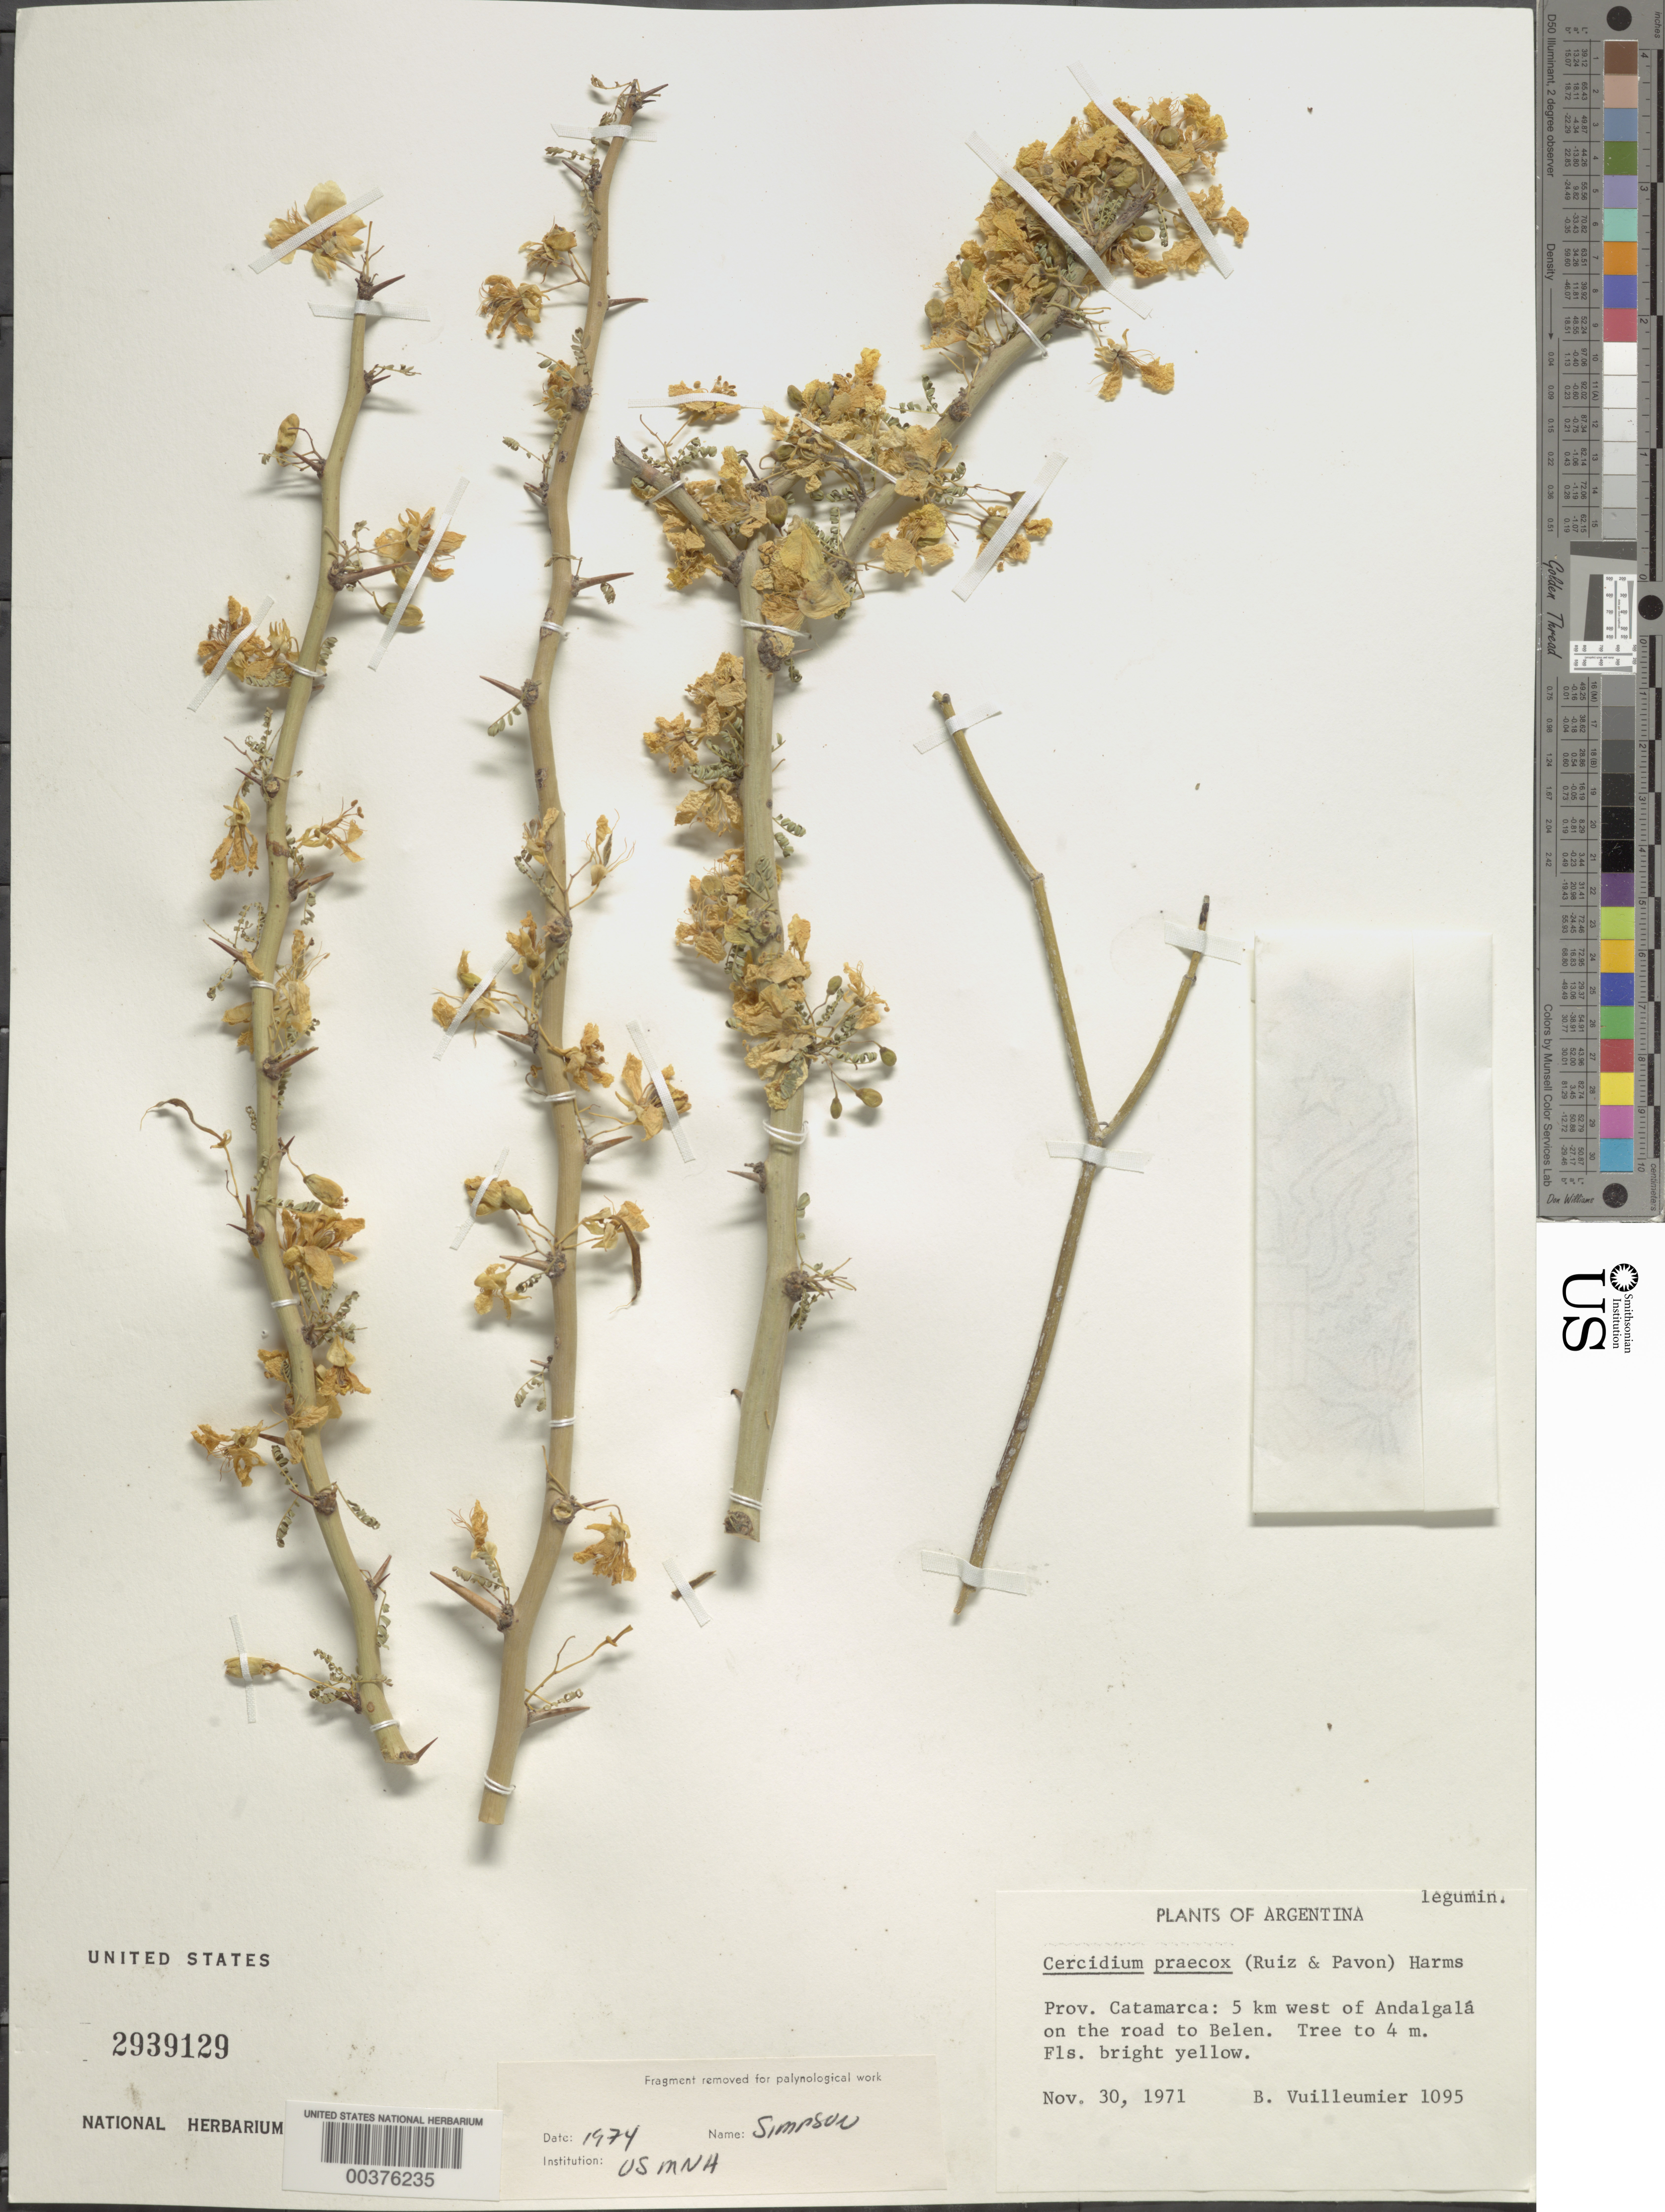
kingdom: Plantae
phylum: Tracheophyta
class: Magnoliopsida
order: Fabales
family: Fabaceae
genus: Parkinsonia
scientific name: Parkinsonia praecox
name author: (Ruiz & Pav.) J.E. Hawkins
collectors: B. Vuilleumier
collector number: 1095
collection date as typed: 30 Nov 1971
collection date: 1971-11-30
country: Argentina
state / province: Catamarca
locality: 5 km W of Andalgala on the road to Belen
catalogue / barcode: US 2939129